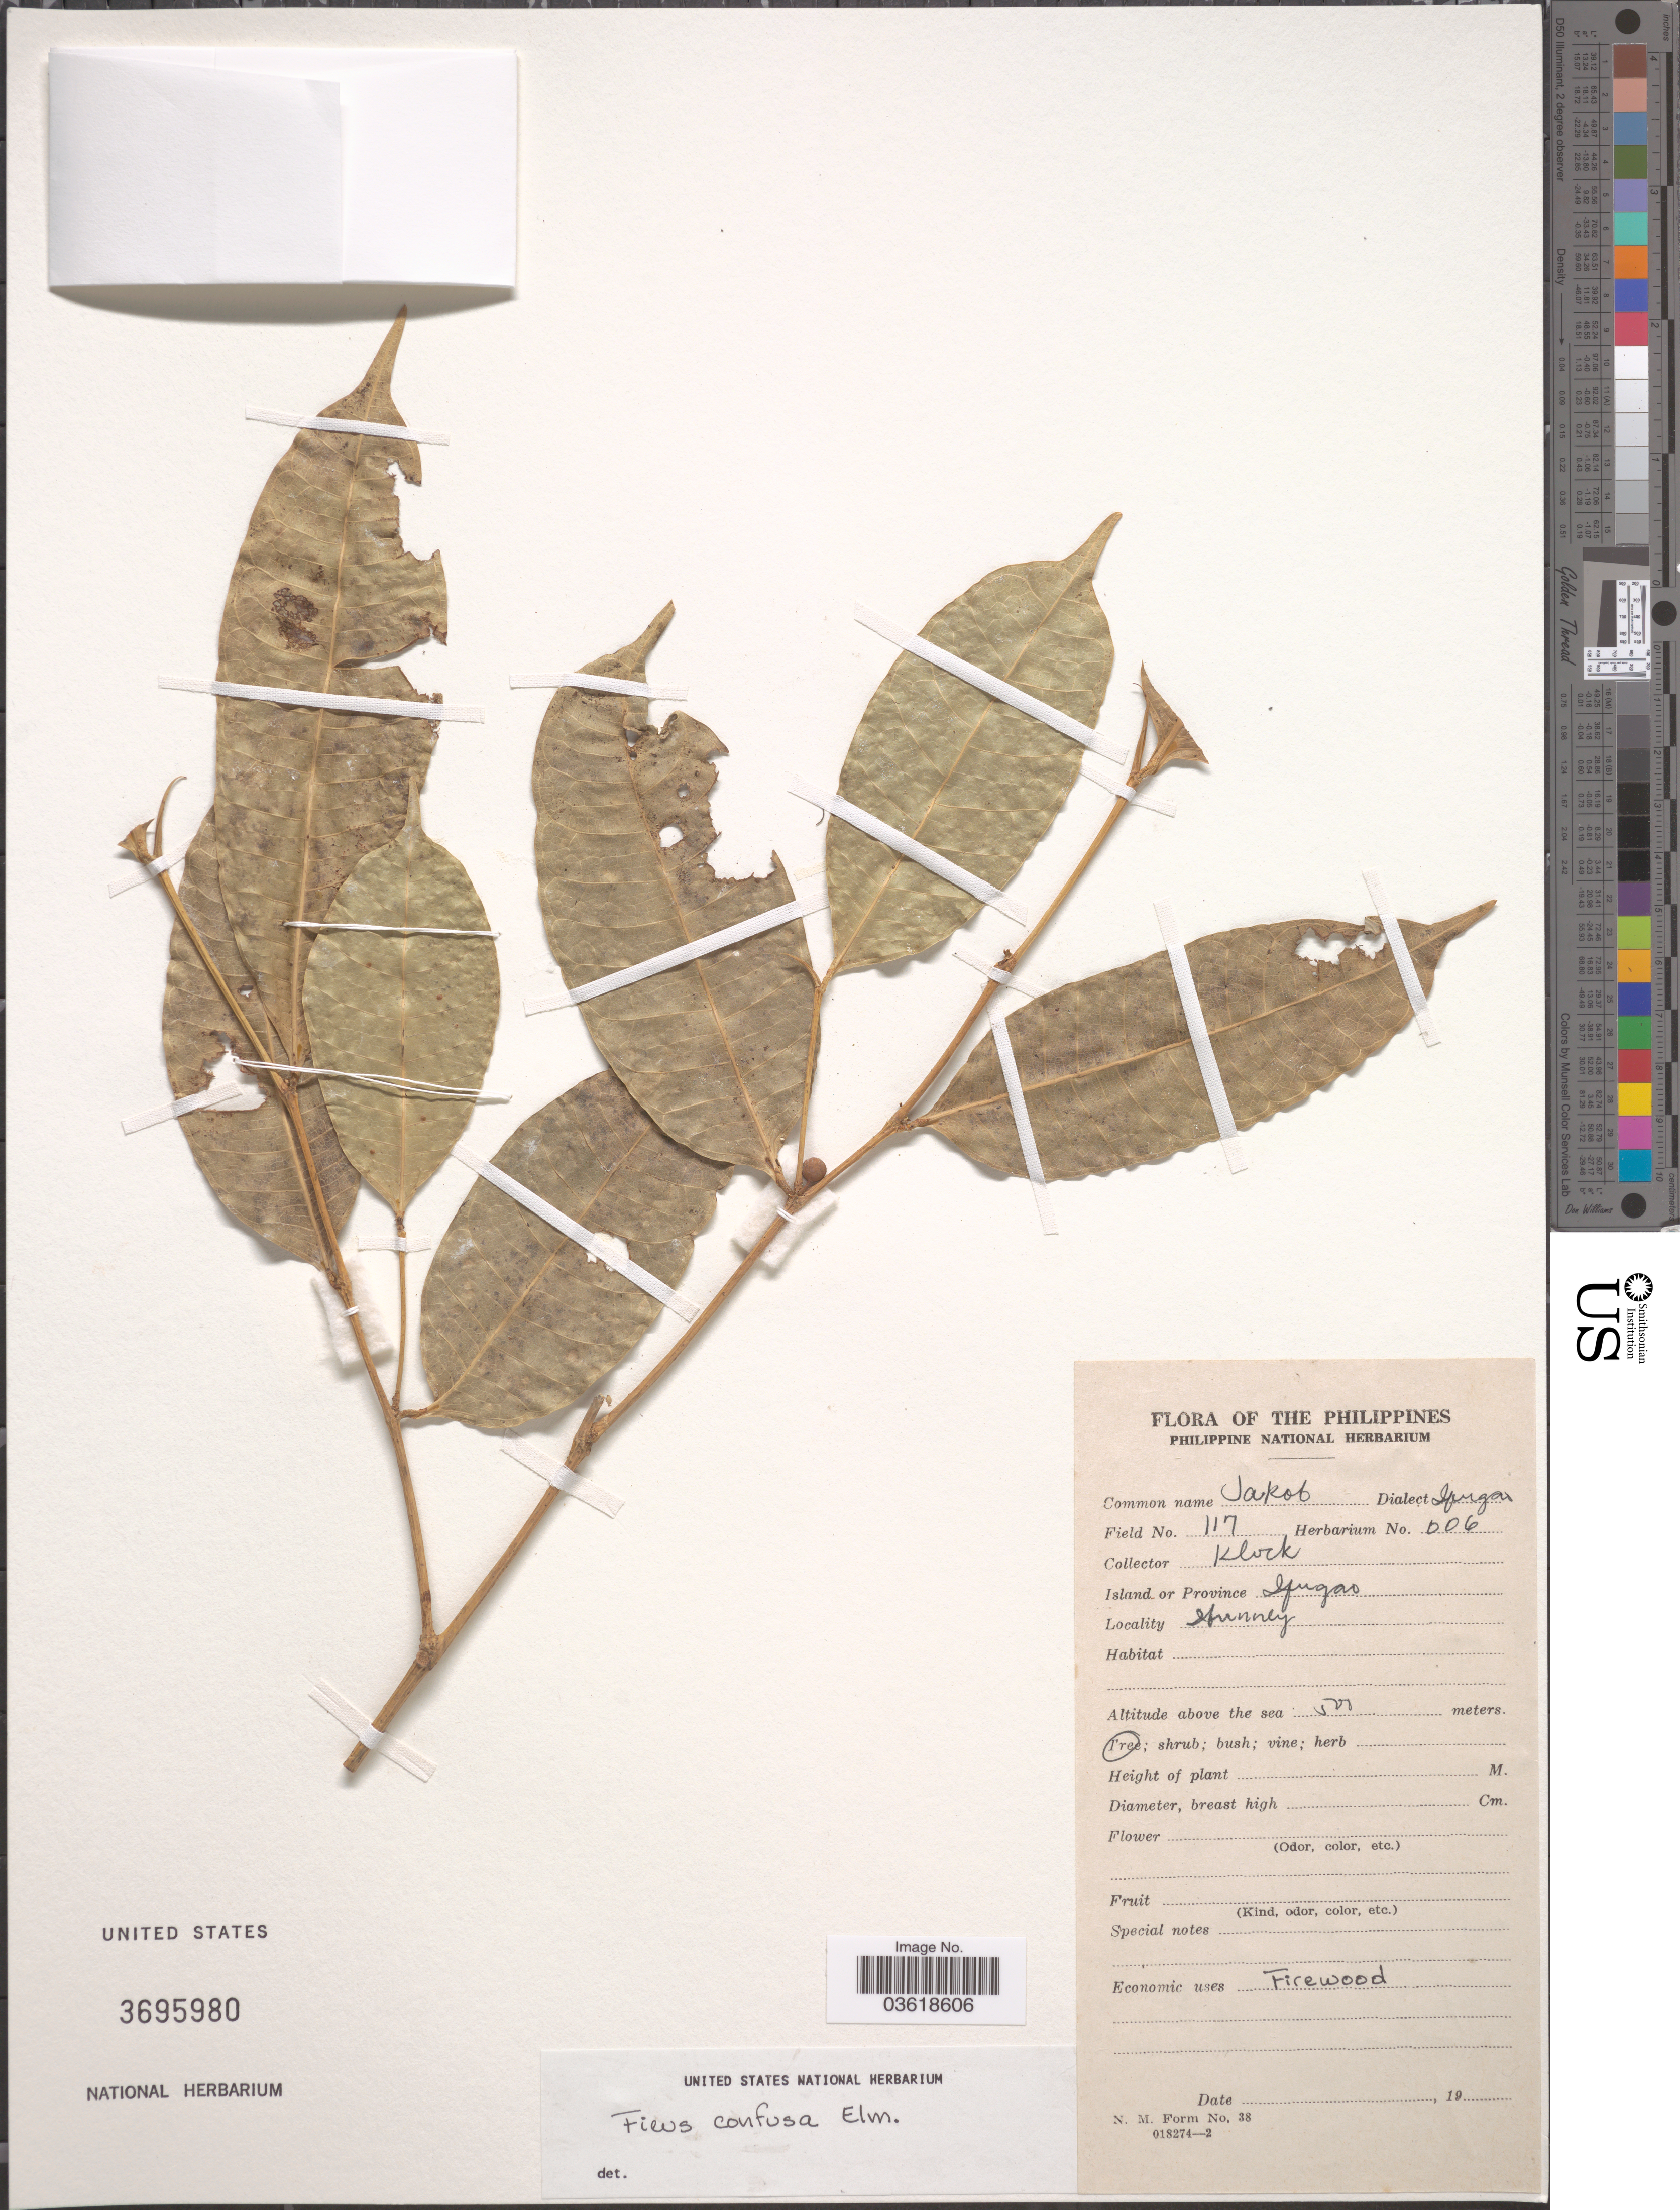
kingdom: Plantae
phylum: Tracheophyta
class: Magnoliopsida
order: Rosales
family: Moraceae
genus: Ficus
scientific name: Ficus confusa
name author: Elmer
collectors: Klock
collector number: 117/006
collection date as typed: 19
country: Philippines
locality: Island or Province Ifugao. Ibunney.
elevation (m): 500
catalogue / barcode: US 3695980